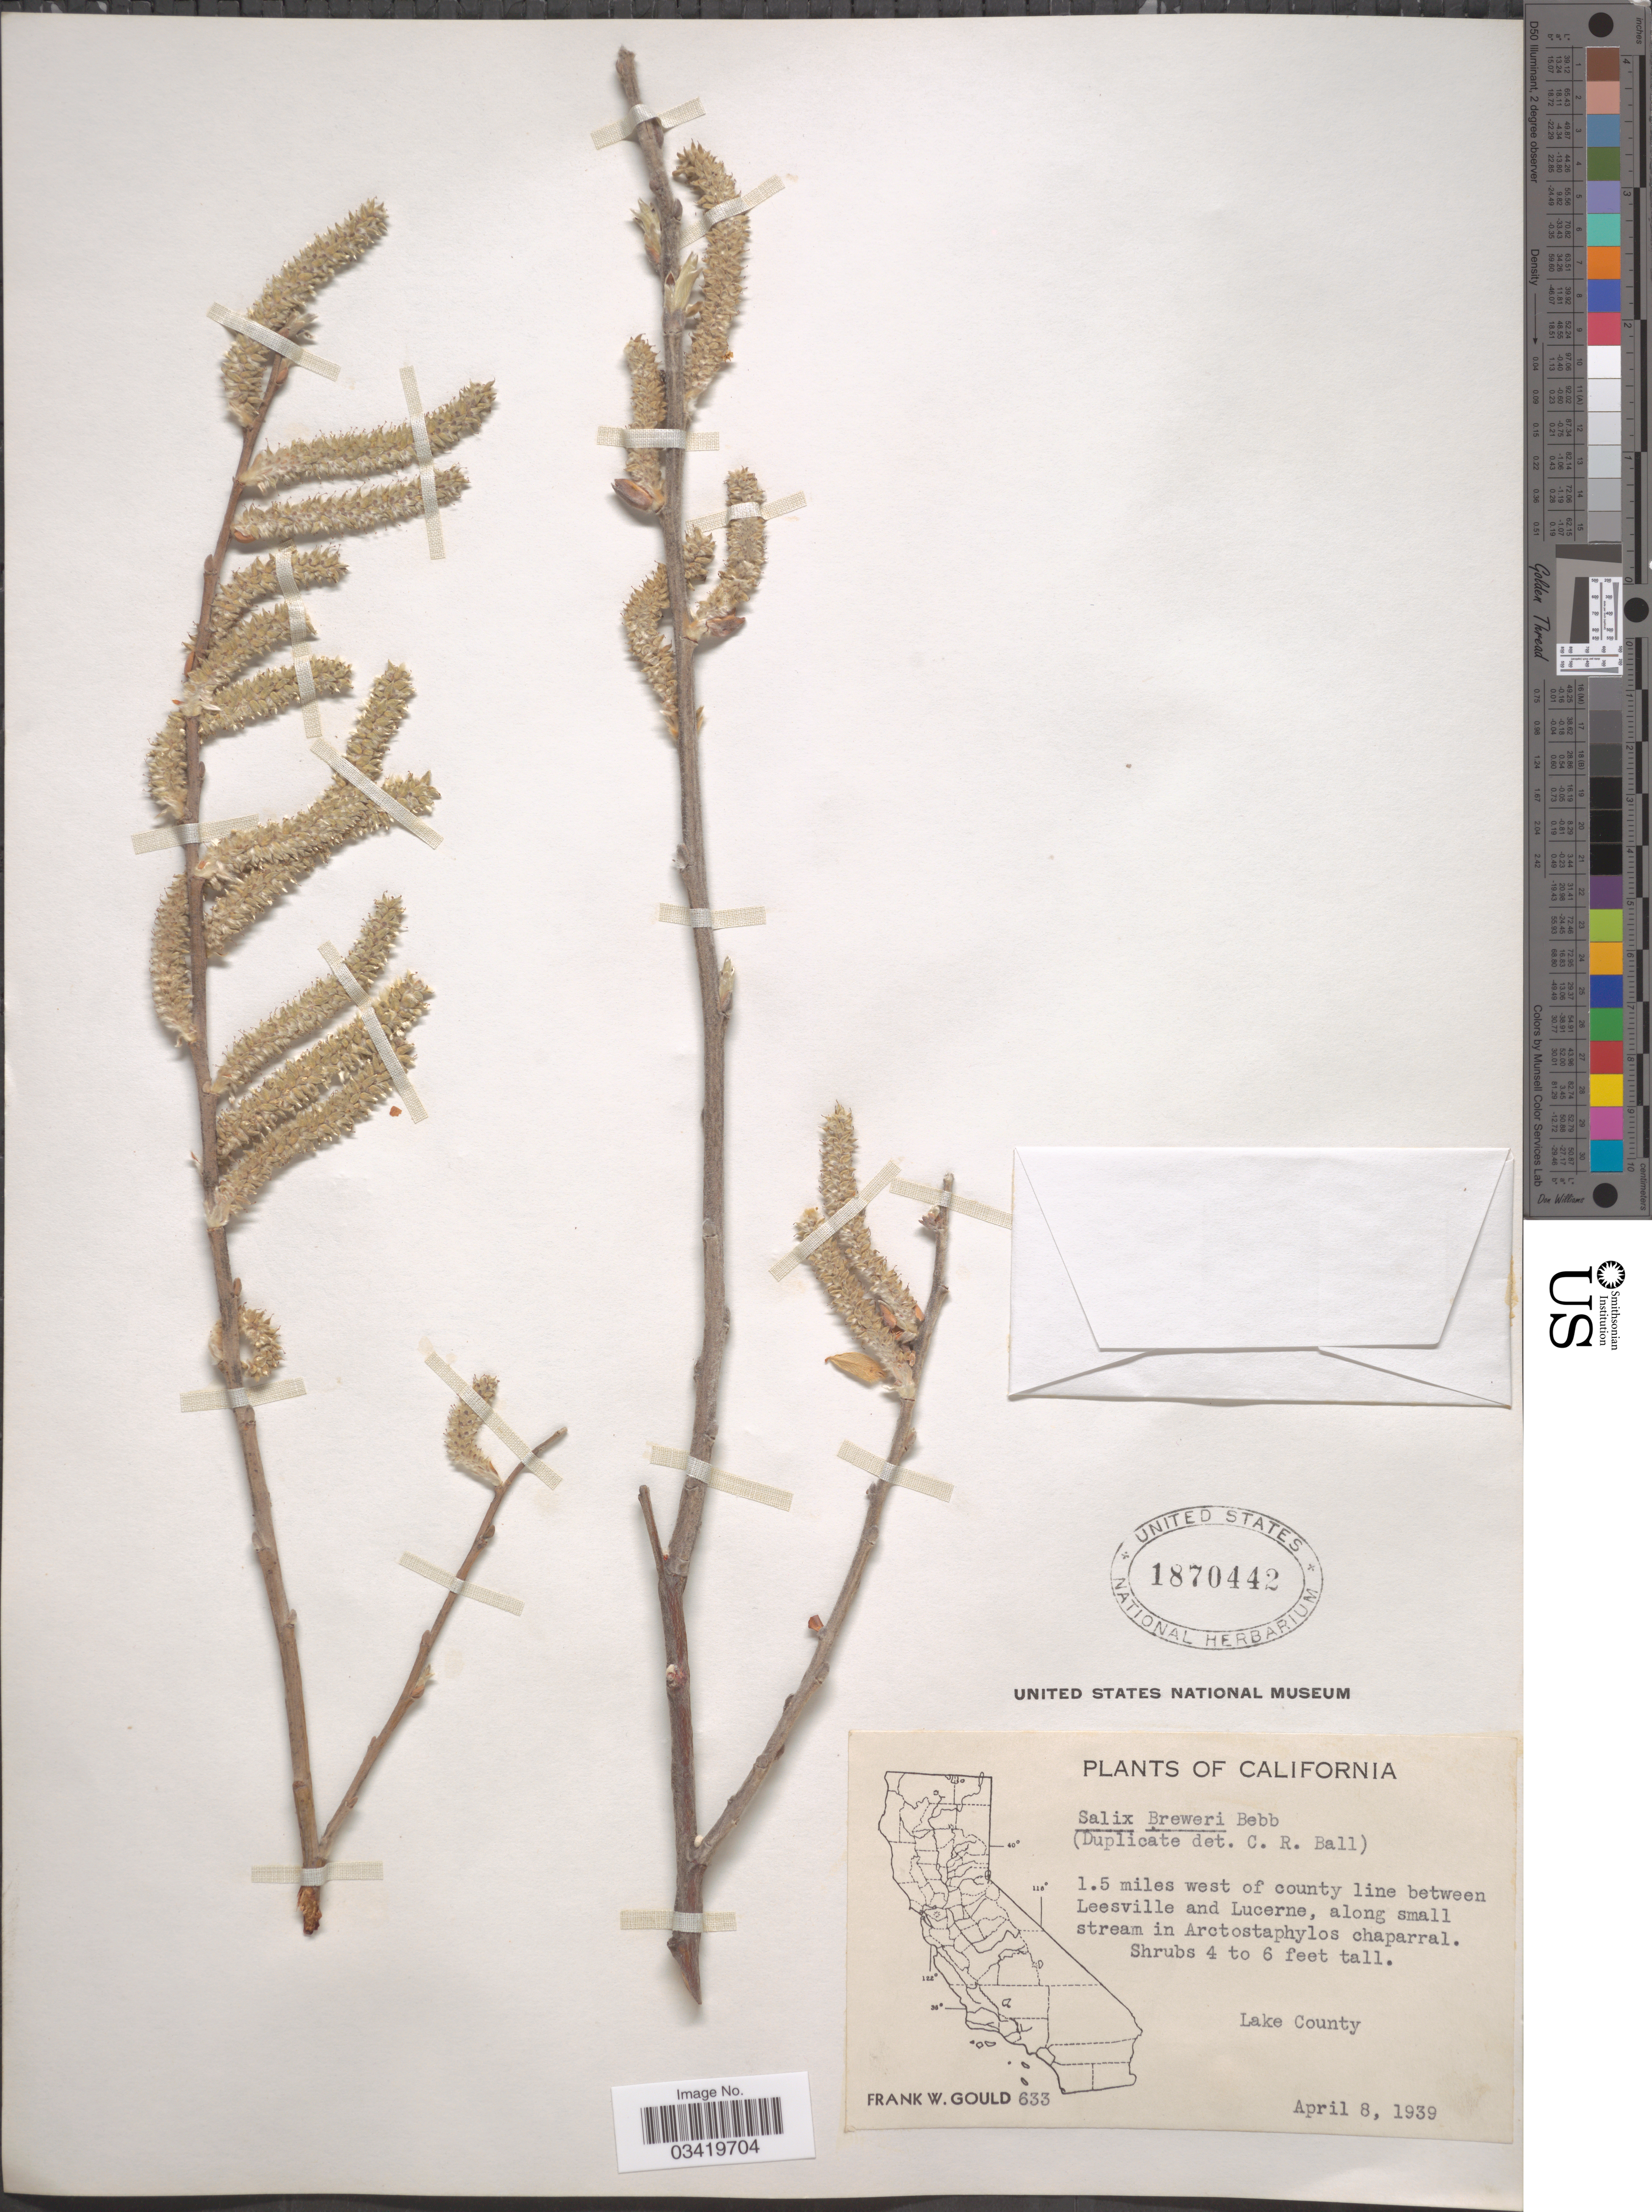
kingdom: Plantae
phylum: Tracheophyta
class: Magnoliopsida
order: Malpighiales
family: Salicaceae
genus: Salix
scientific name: Salix breweri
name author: Bebb in S. Watson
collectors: F. W. Gould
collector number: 633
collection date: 1939-04-08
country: United States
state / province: California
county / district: Lake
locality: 1.5 miles west of county line between Leesville and Lucerne, along small stream in Arctostaphylos chaparral. Lake County.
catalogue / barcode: US 1870442